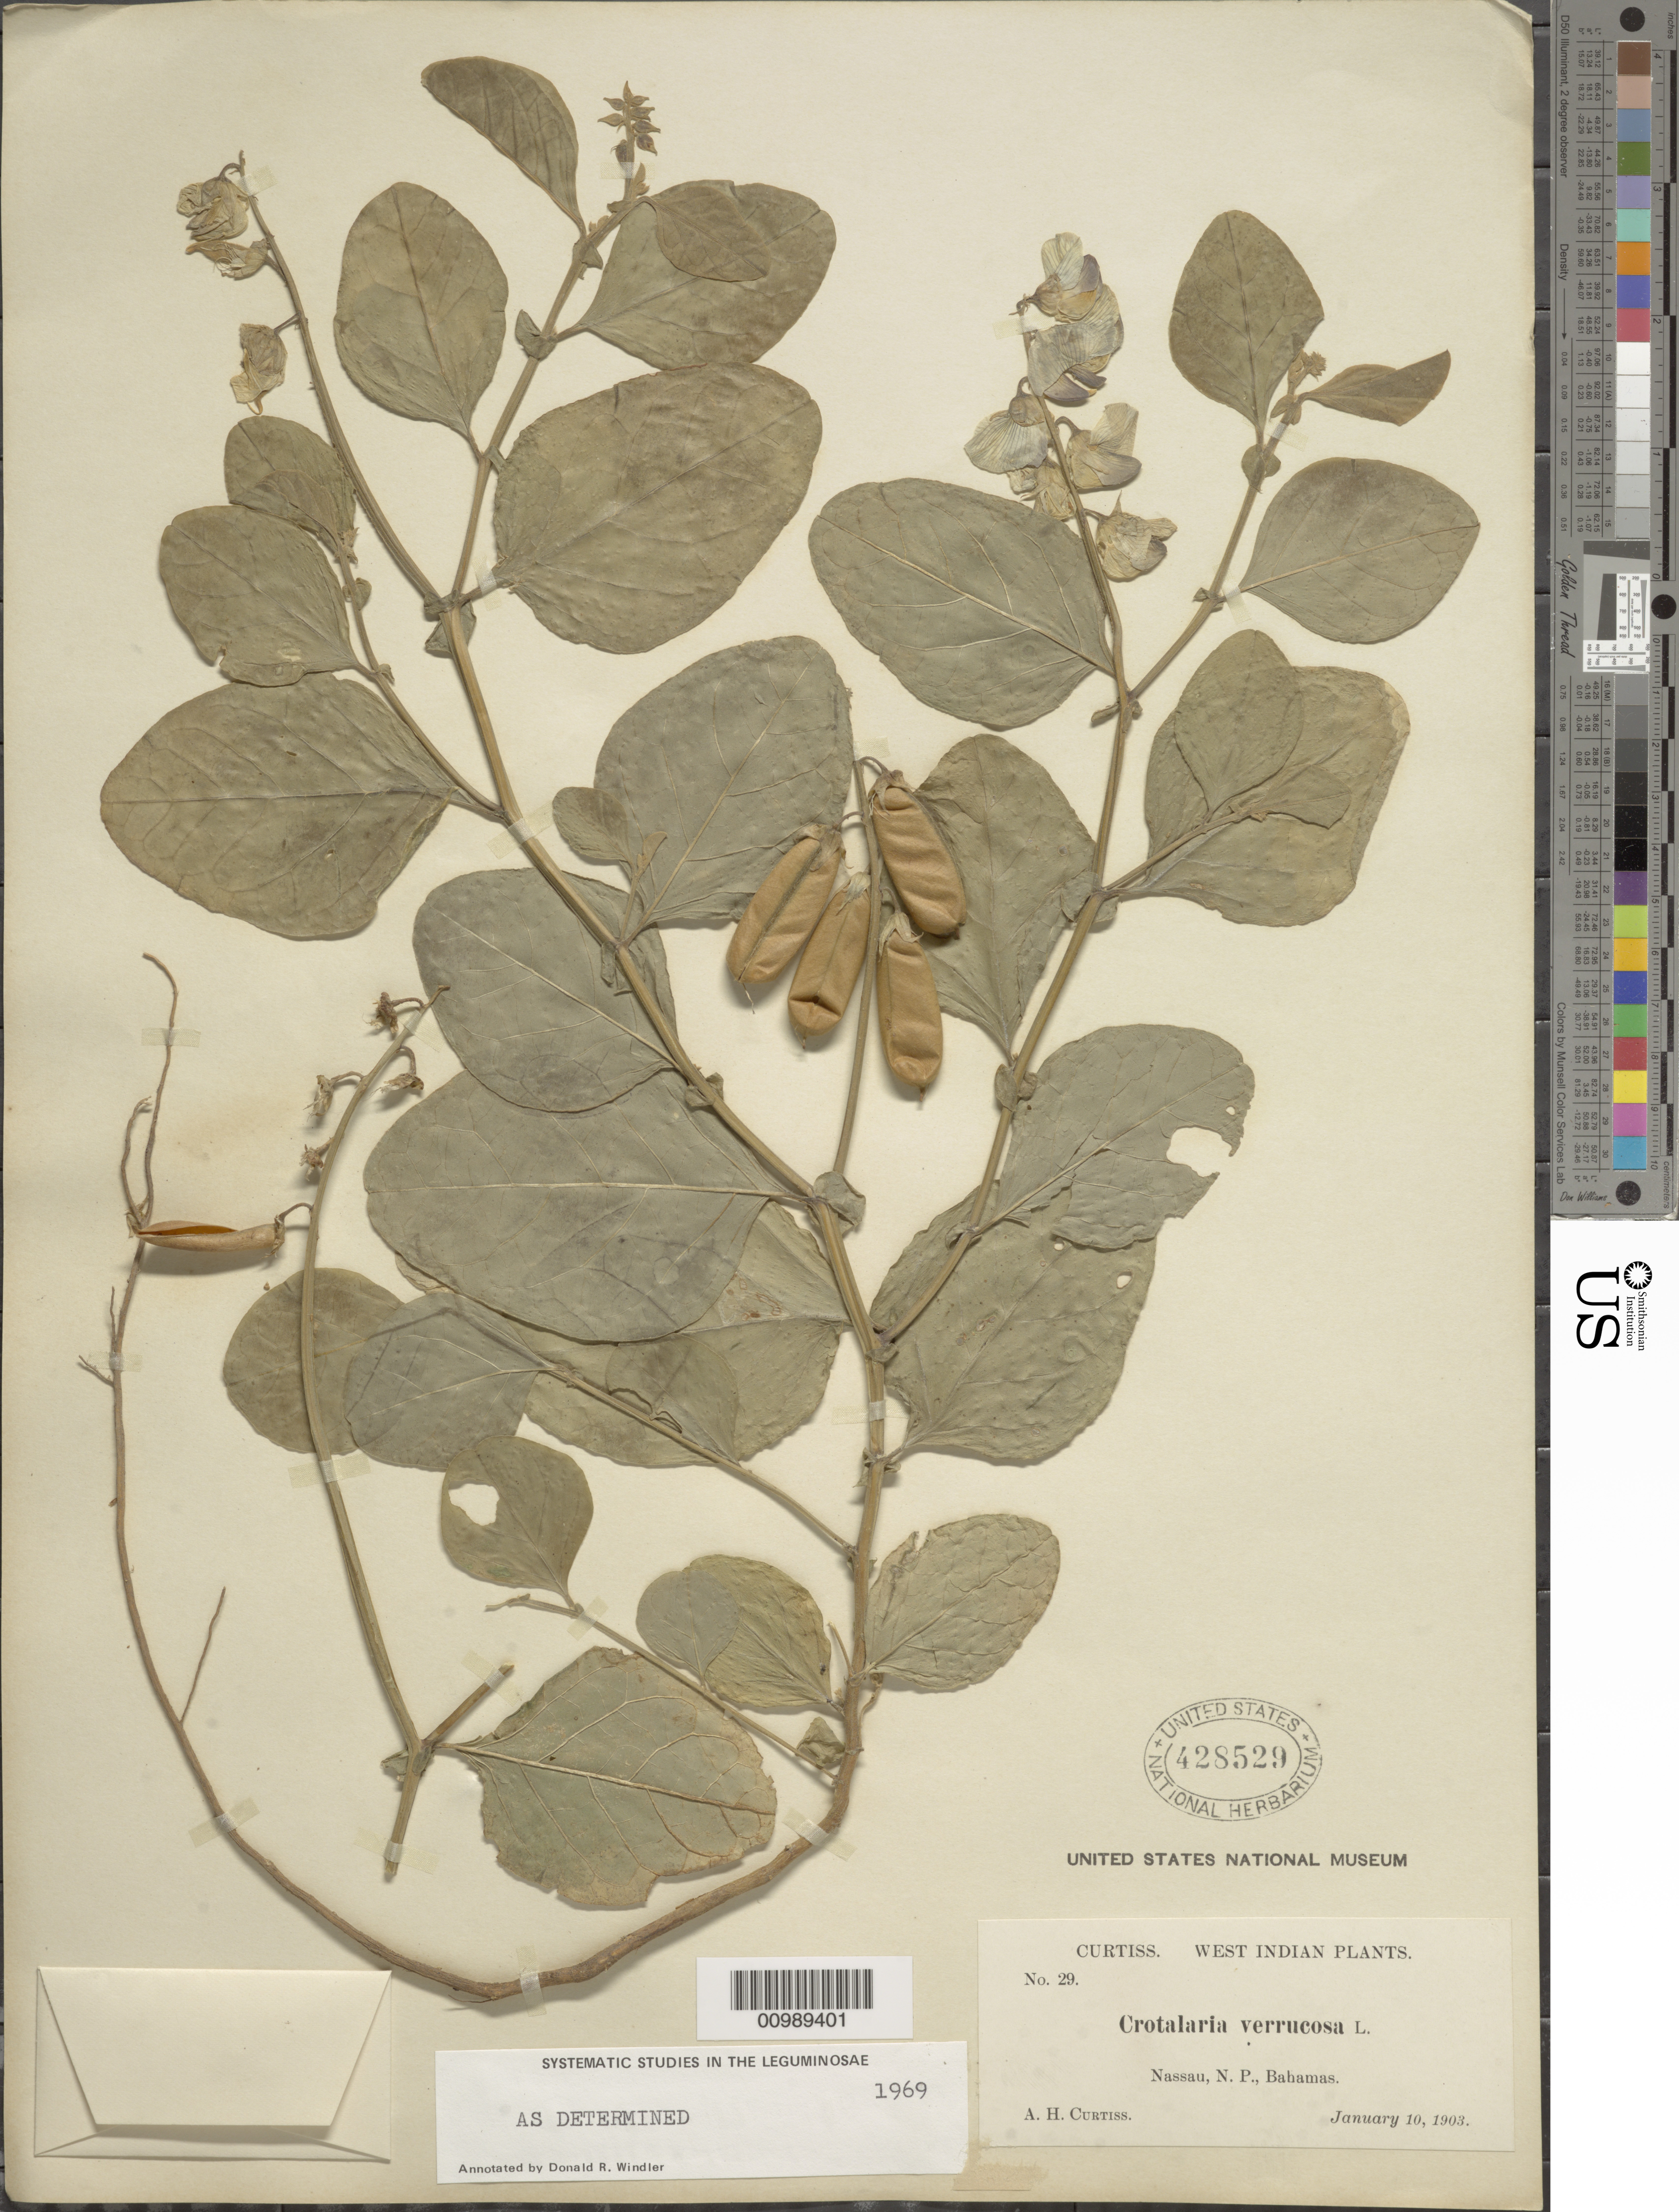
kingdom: Plantae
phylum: Tracheophyta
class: Magnoliopsida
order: Fabales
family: Fabaceae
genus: Crotalaria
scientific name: Crotalaria verrucosa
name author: L.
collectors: A. H. Curtiss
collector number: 29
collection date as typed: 10 Jan 1903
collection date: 1903-01-10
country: Bahamas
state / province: New Providence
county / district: Nassau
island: New Providence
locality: Nassau, N.P.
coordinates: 0 N, 0 E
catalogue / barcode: US 428529